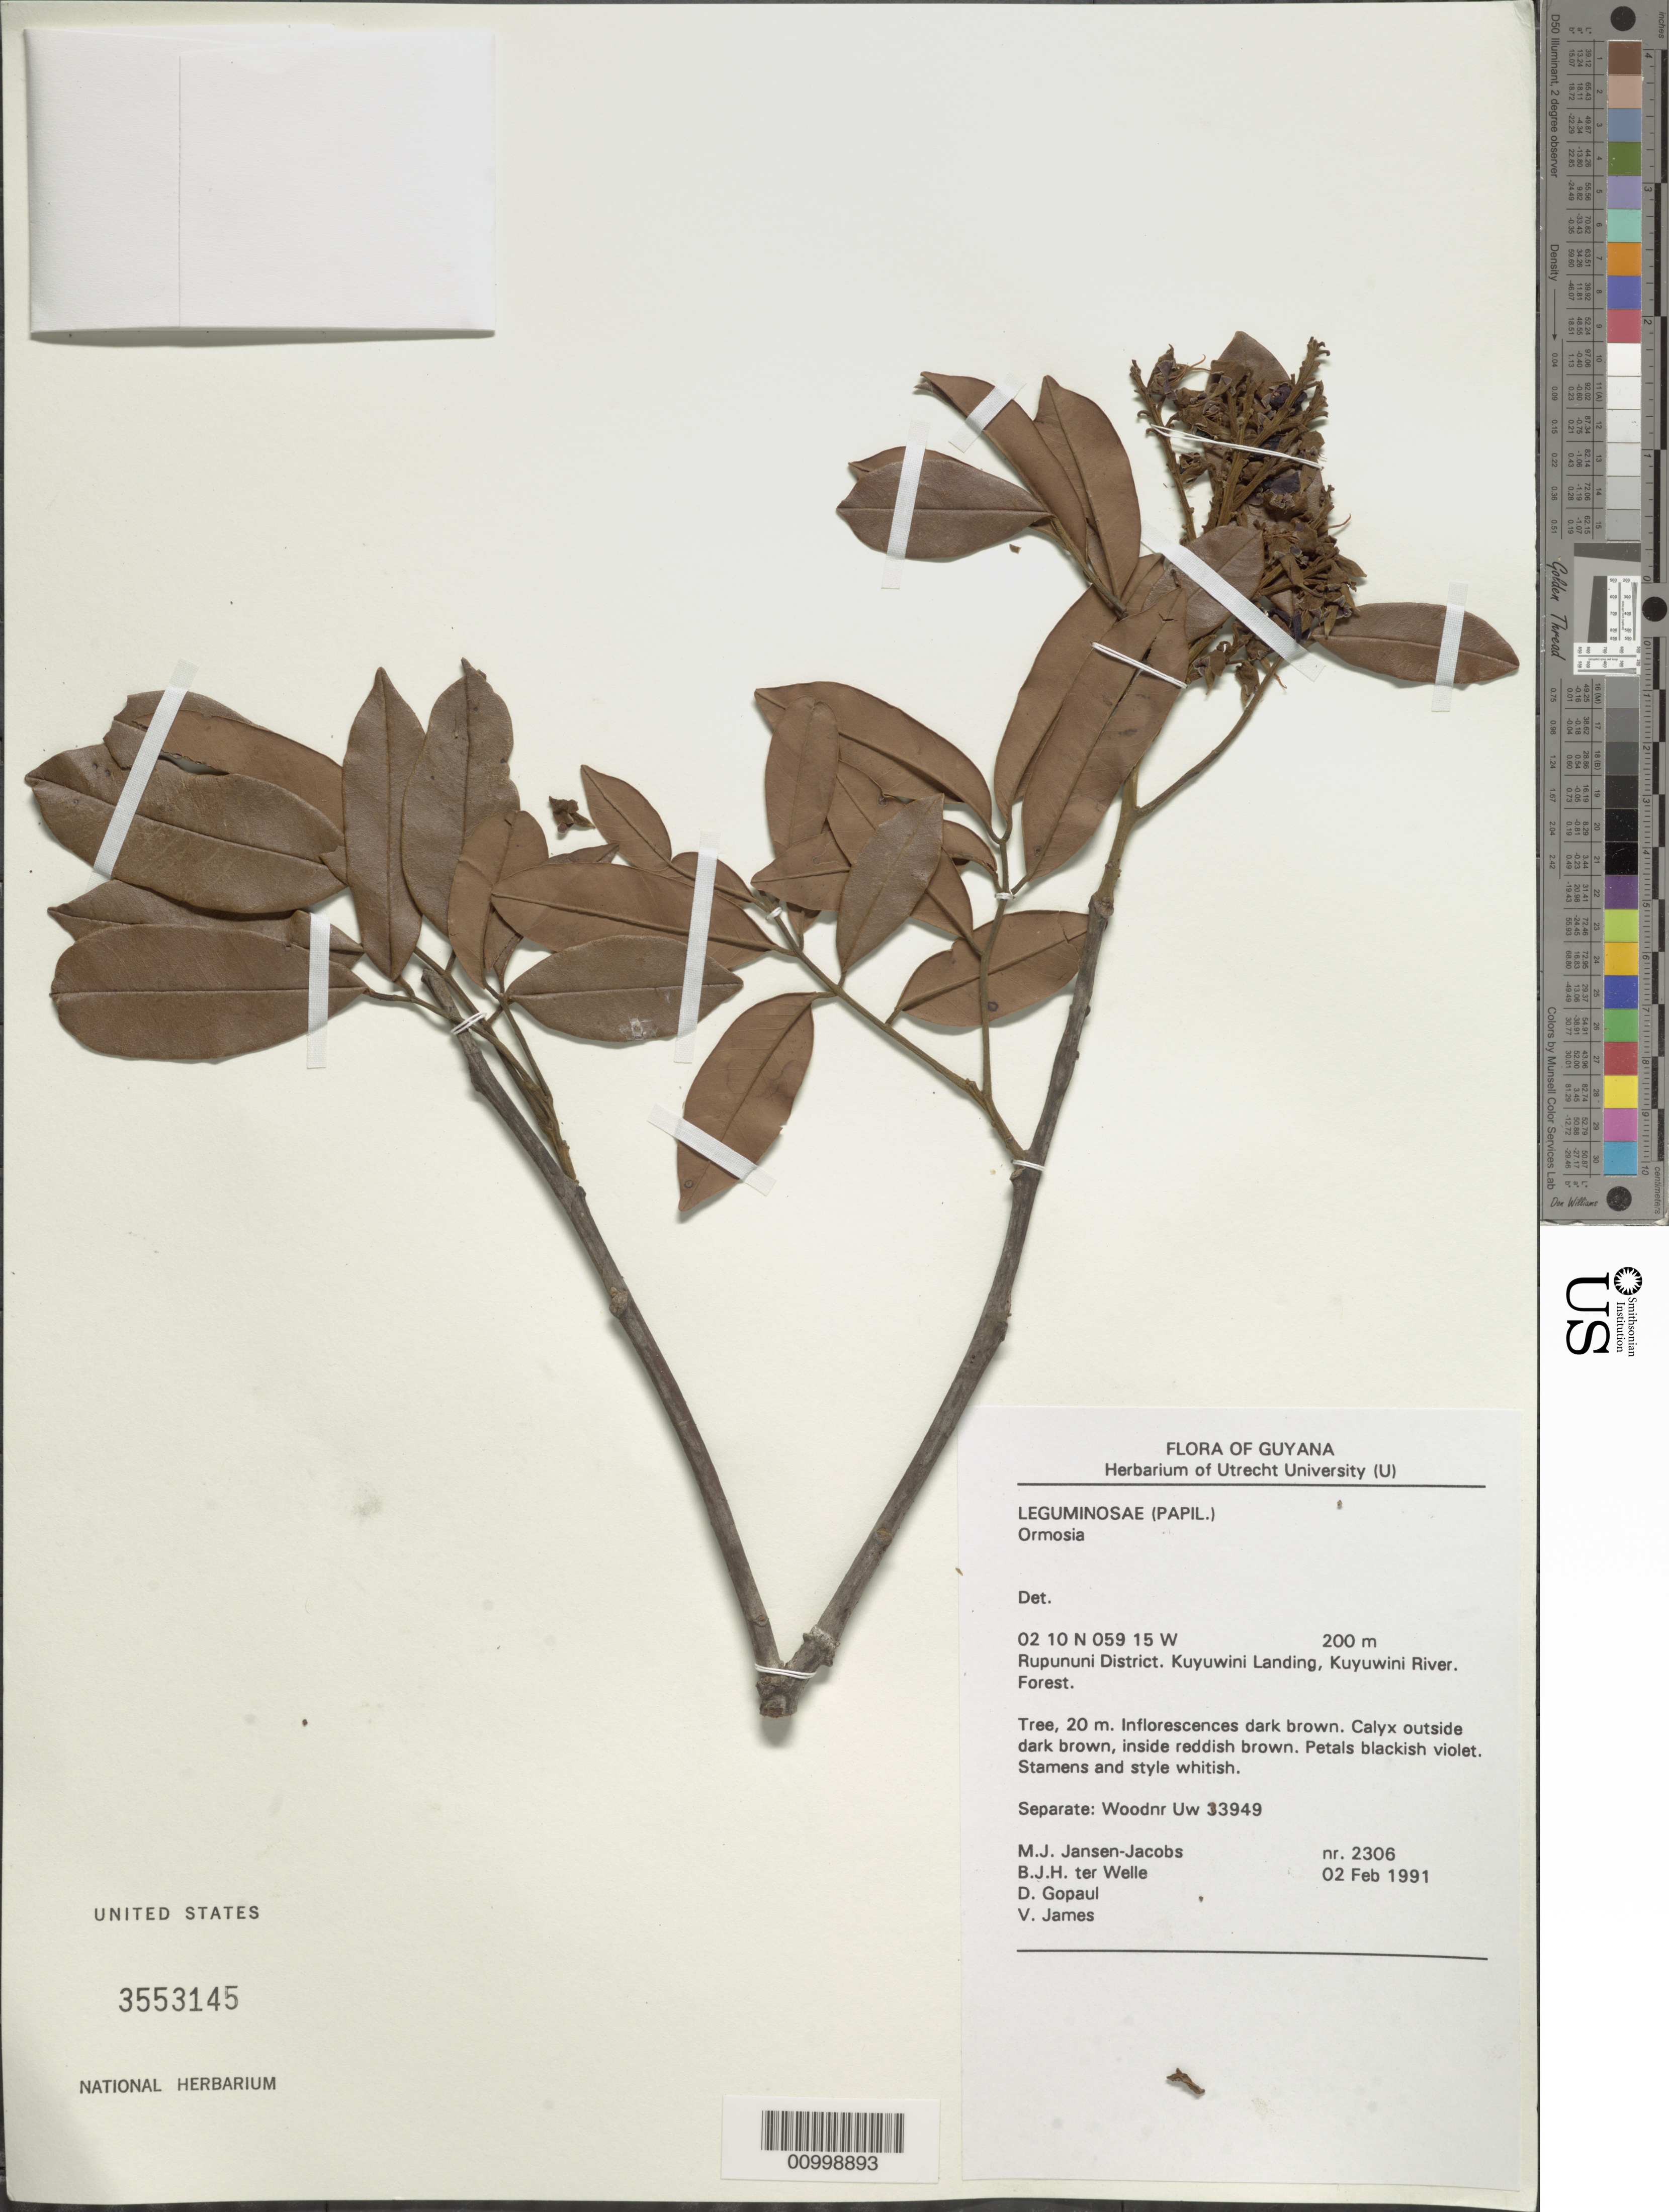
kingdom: Plantae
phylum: Tracheophyta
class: Magnoliopsida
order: Fabales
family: Fabaceae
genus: Ormosia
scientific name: Ormosia sp.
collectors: M. J. Jansen-Jacobs, B. Welle, D. Gopaul & V. James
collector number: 2306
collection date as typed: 2-Feb-91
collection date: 1991-02-02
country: Guyana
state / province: U. Takutu-U. Essequibo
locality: Kuyuwini Landing, Kuyuwini River, Rupununi District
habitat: Forest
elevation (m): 200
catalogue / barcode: US 3553145